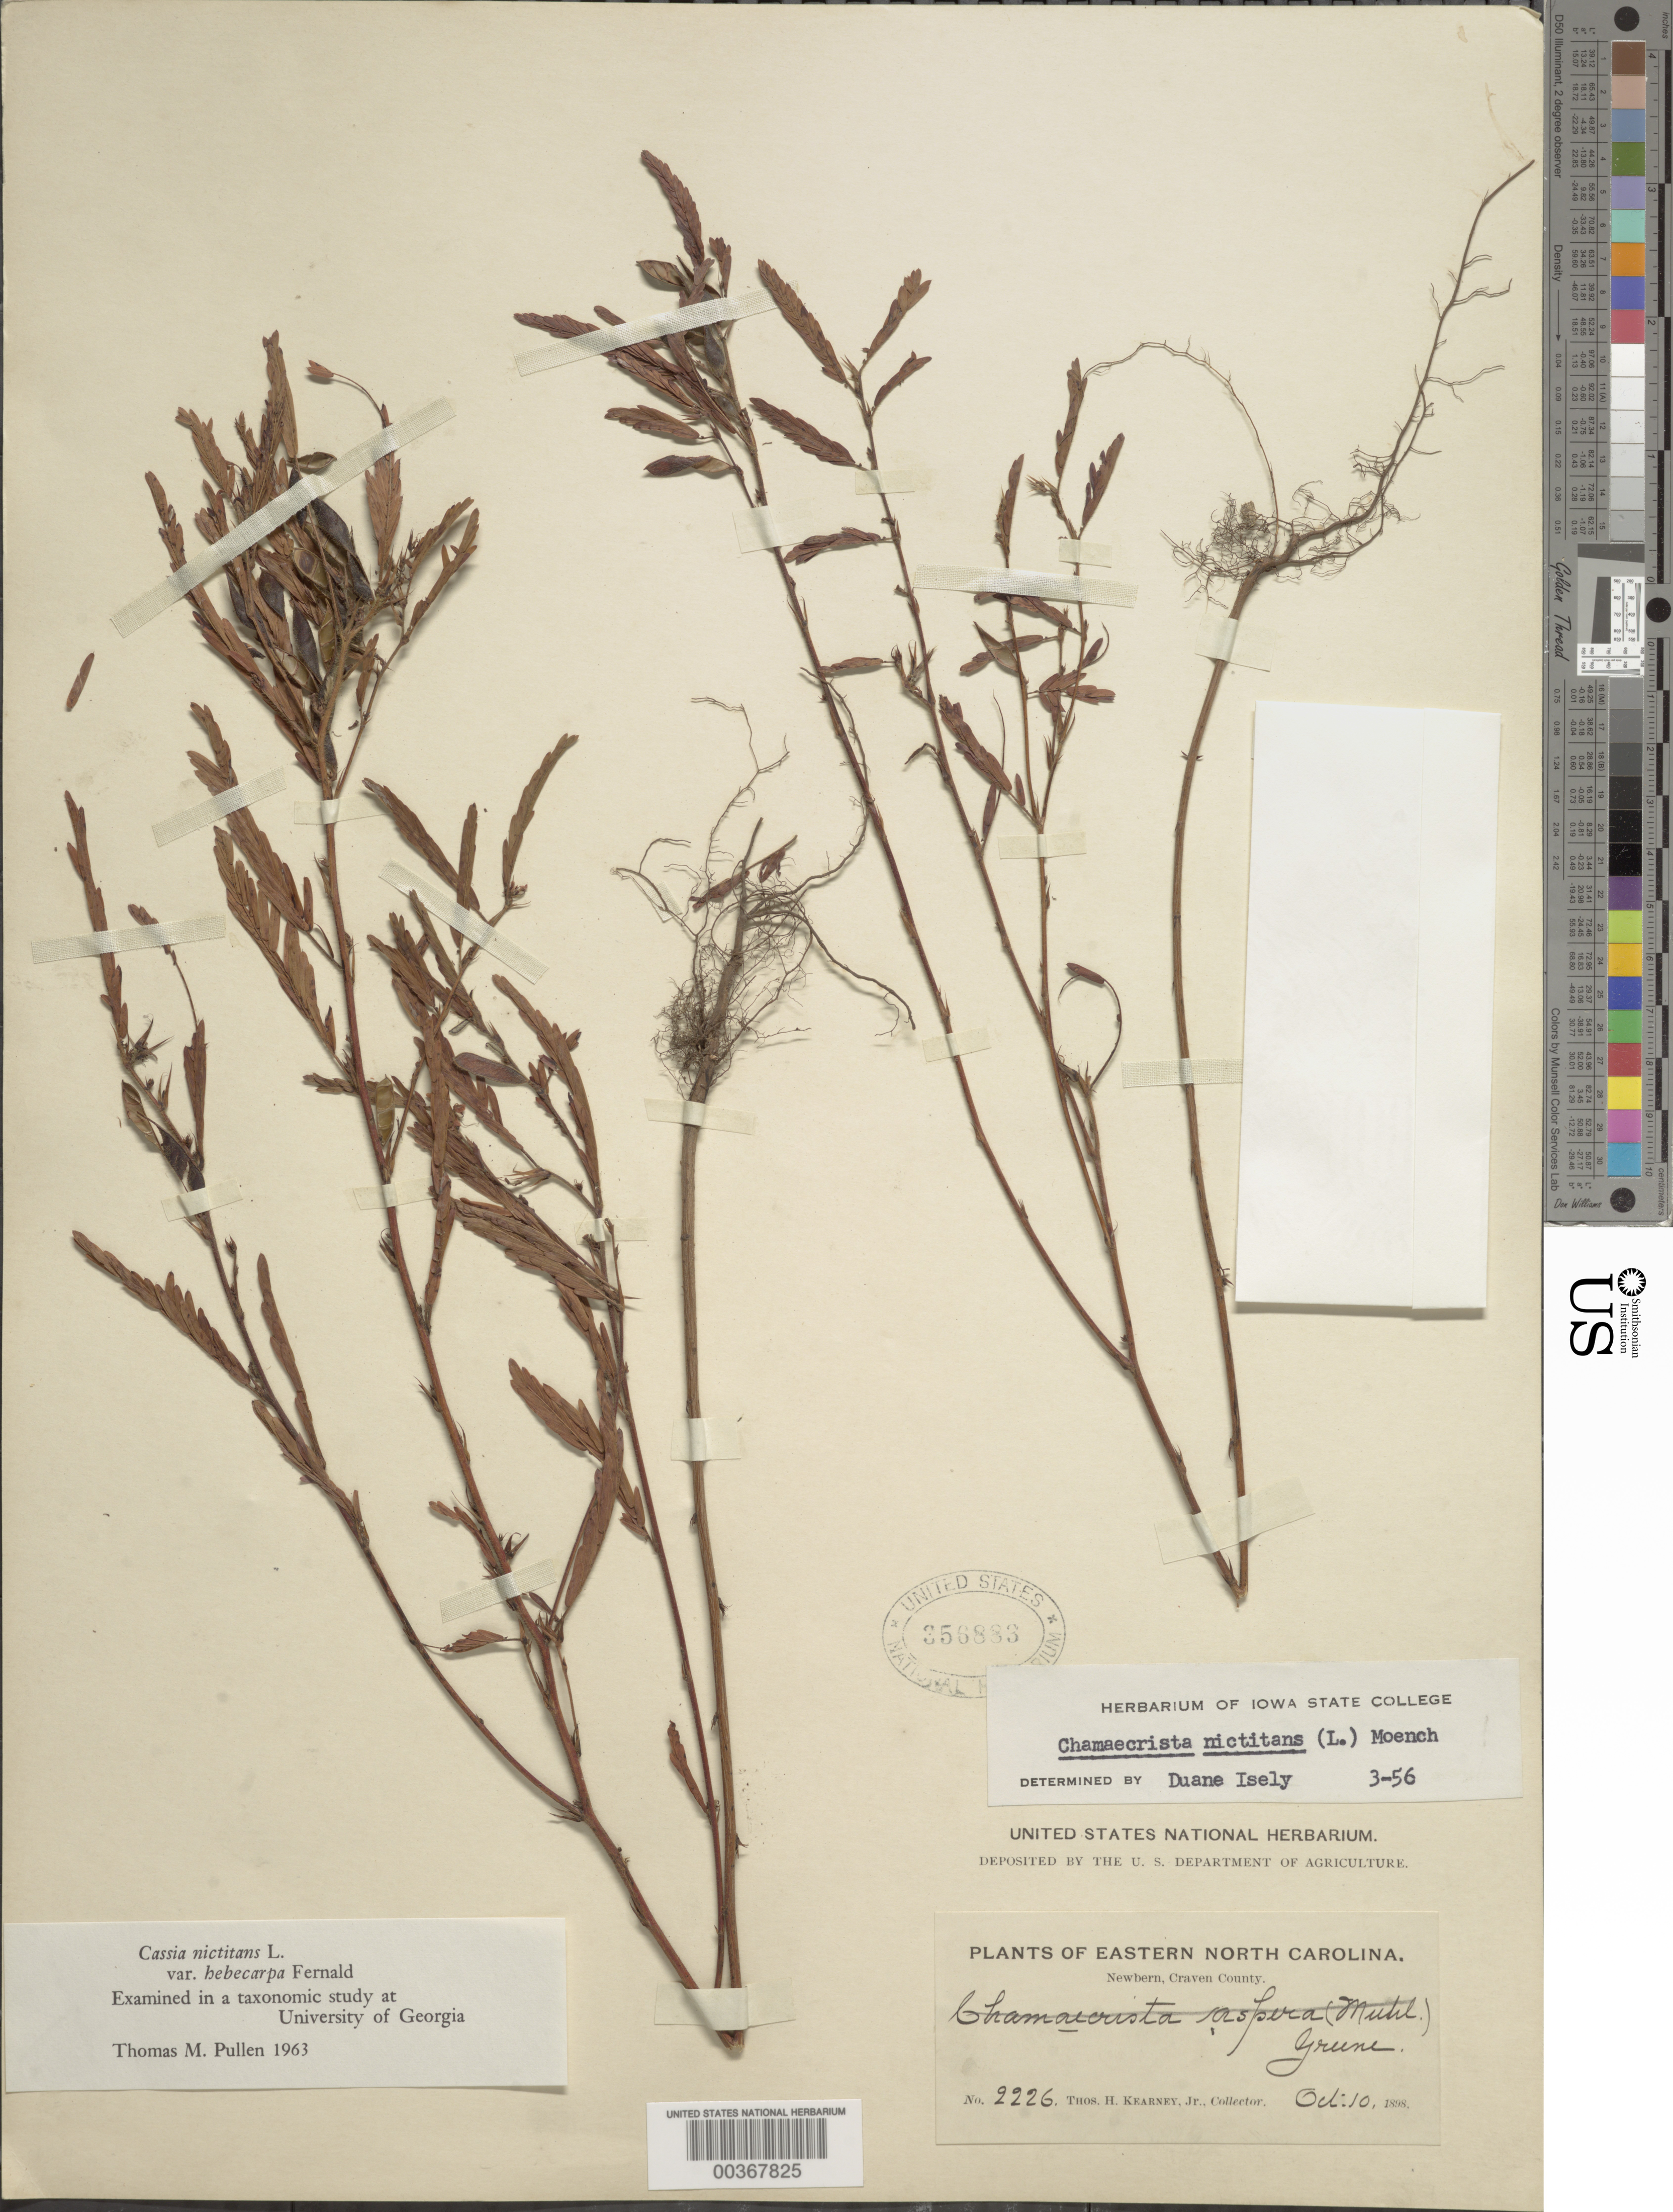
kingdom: Plantae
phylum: Tracheophyta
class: Magnoliopsida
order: Fabales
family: Fabaceae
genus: Chamaecrista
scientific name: Chamaecrista nictitans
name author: (L.) Moench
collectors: T. H. Kearney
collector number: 2226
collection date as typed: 10 Oct 1898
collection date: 1898-10-10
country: United States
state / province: North Carolina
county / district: Craven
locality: Newbern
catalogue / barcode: US 356883